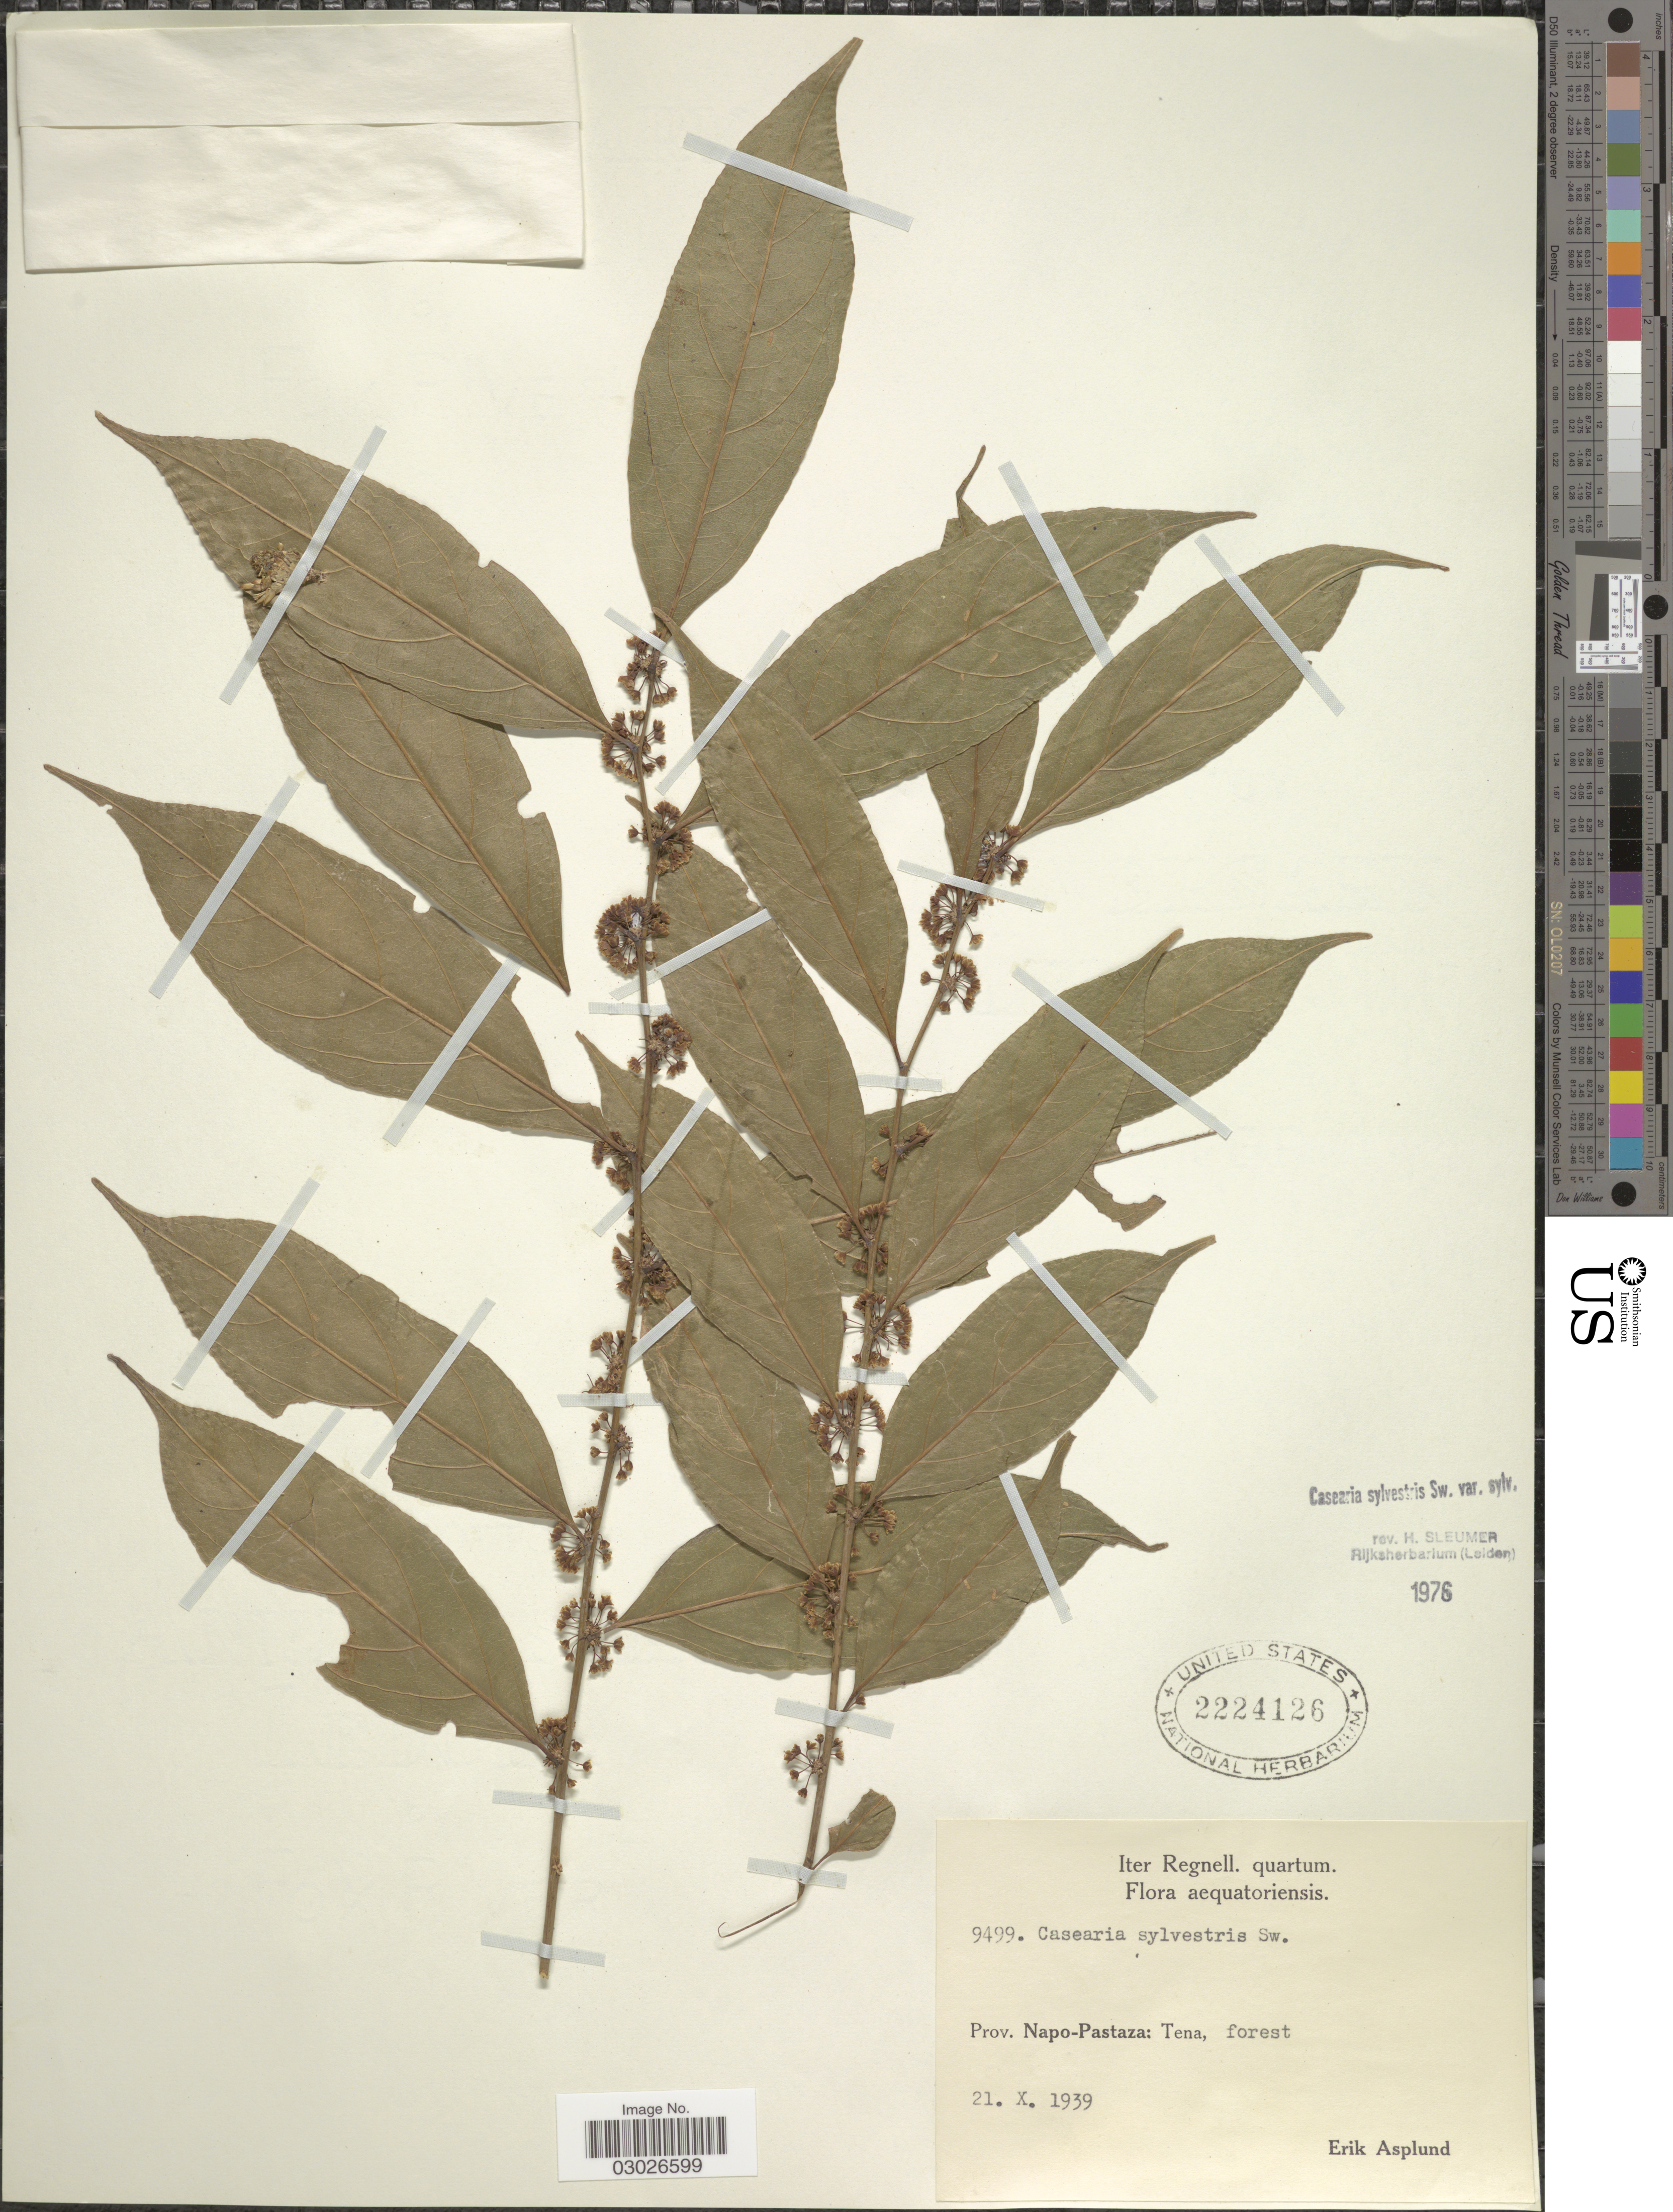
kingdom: Plantae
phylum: Tracheophyta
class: Magnoliopsida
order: Malpighiales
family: Salicaceae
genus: Casearia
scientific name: Casearia sylvestris var. sylvestris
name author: Sw.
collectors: E. Asplund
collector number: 9499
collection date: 1939-10-21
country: Ecuador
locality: Prov. Napo-Pastaza: Tena, forest.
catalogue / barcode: US 2224126